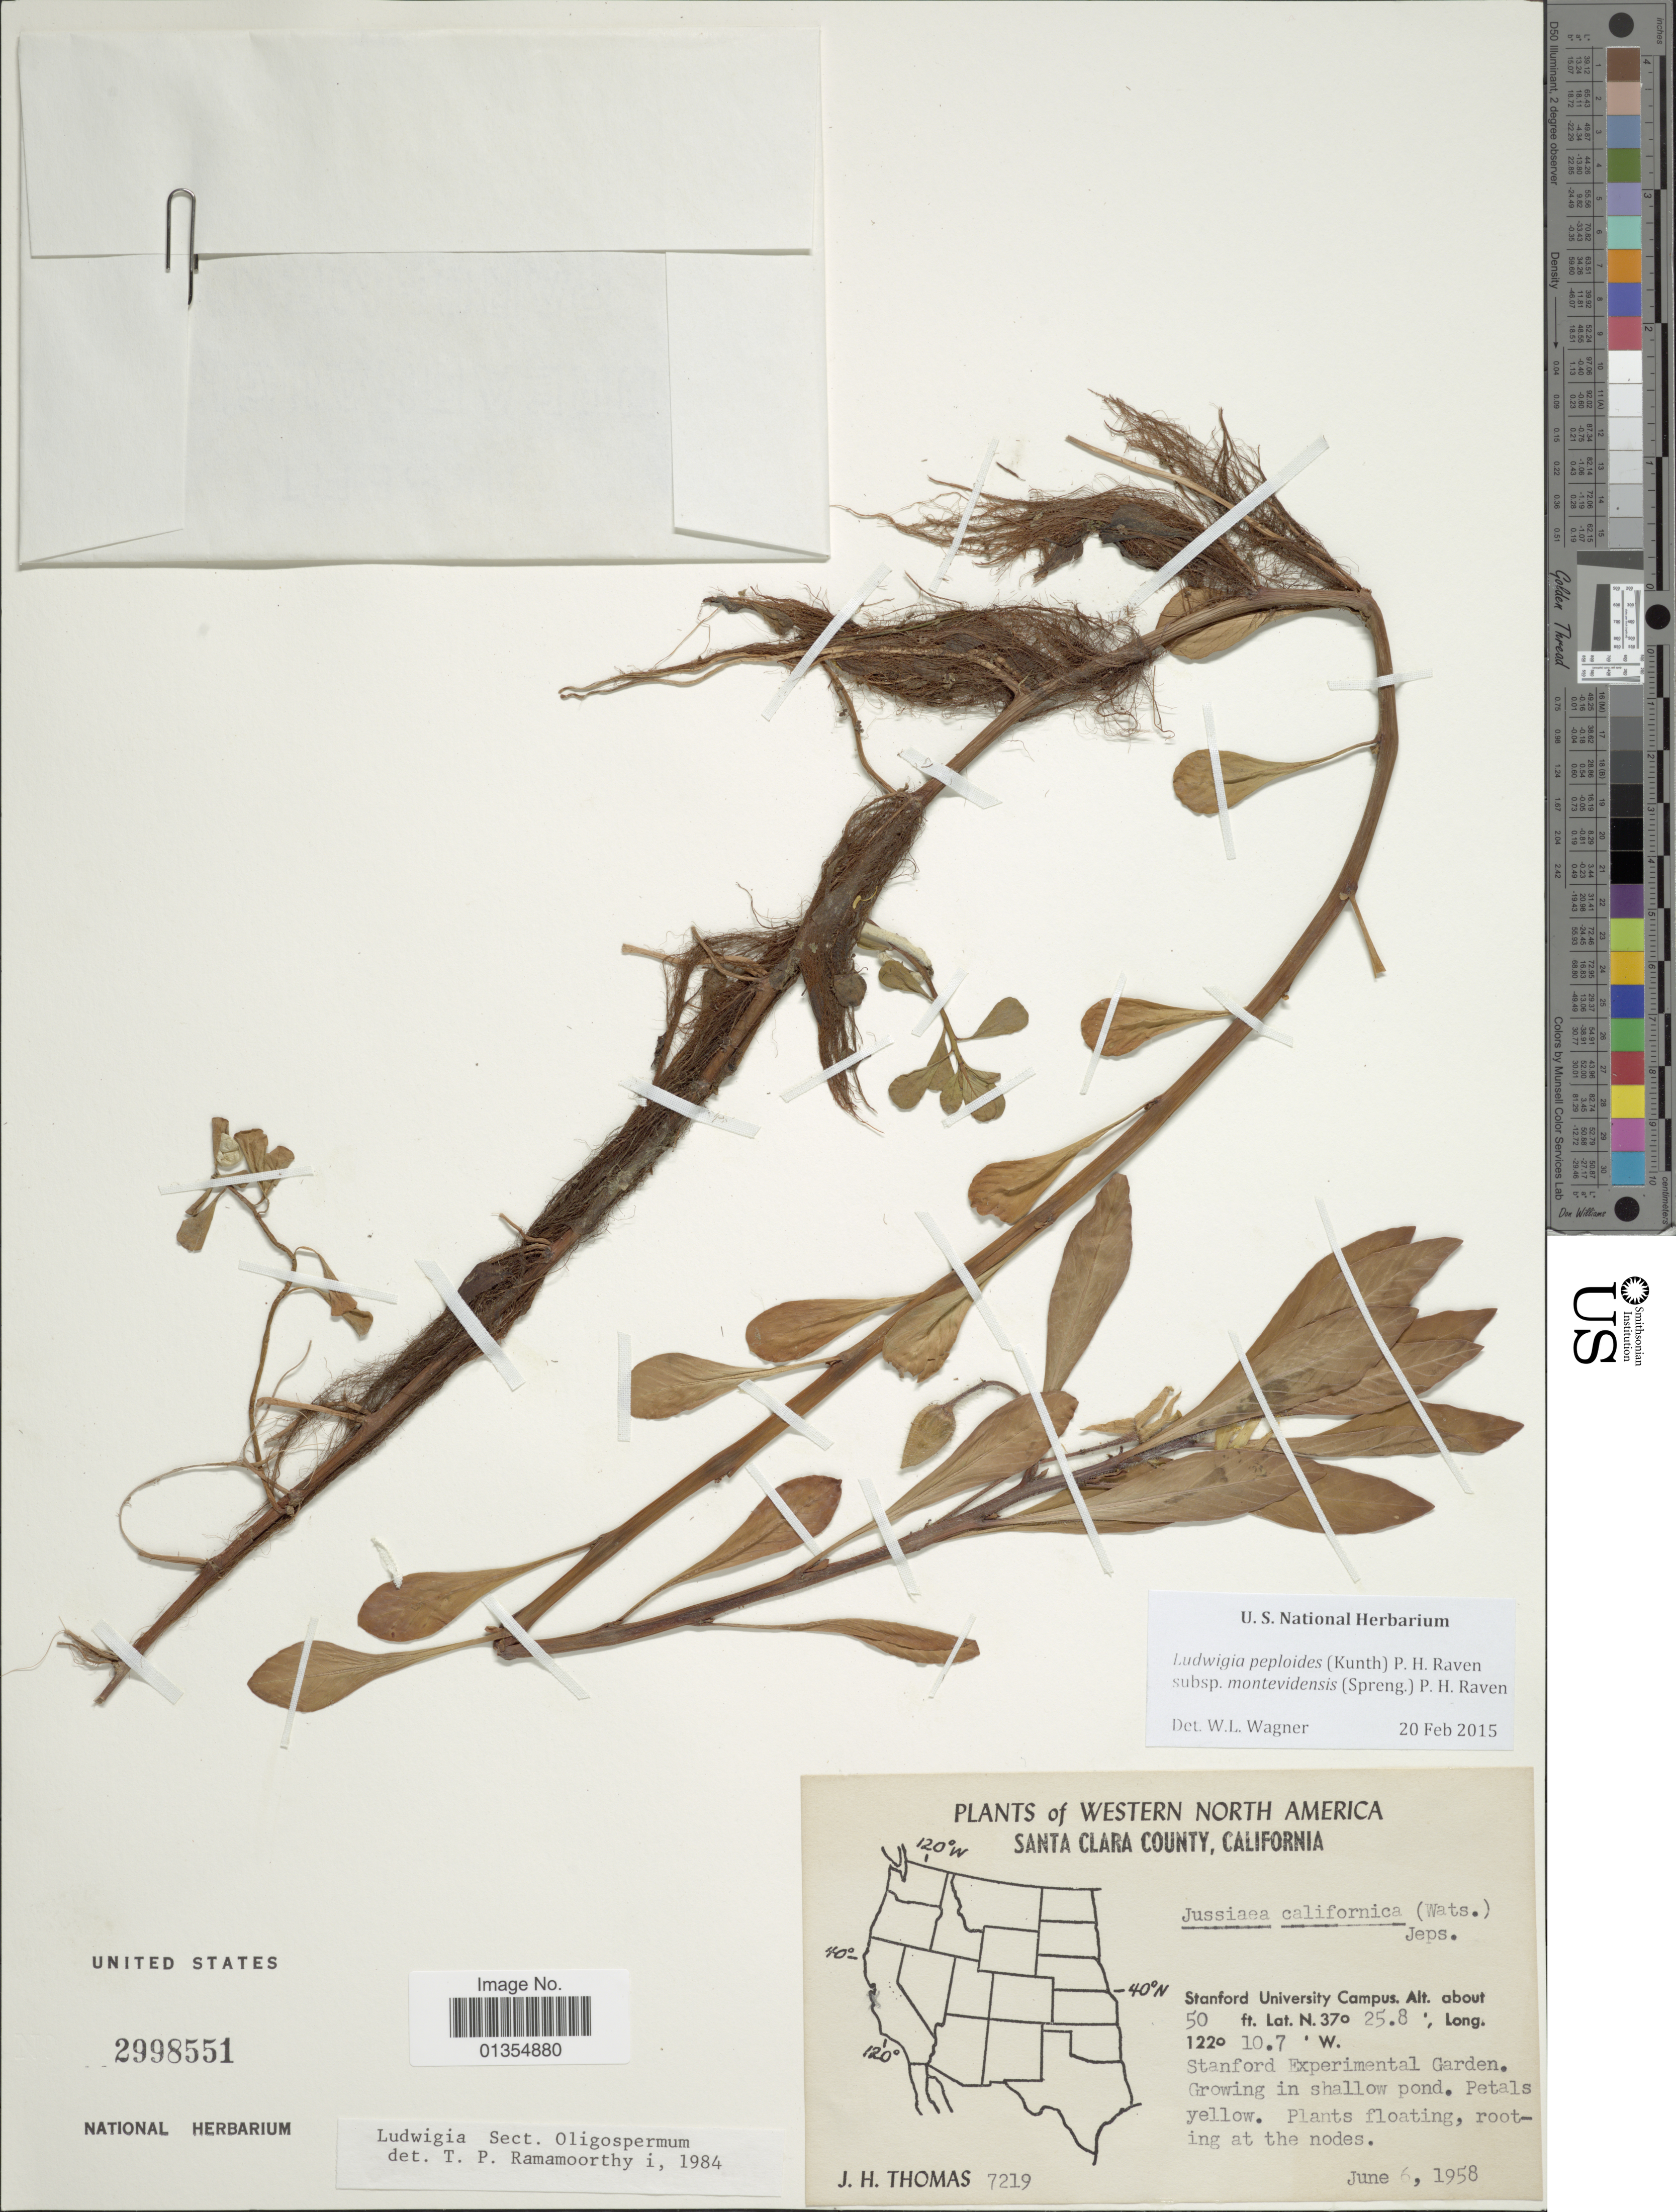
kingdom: Plantae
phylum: Tracheophyta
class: Magnoliopsida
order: Myrtales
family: Onagraceae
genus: Ludwigia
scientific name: Ludwigia peploides subsp. montevidensis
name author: (Spreng.) P.H. Raven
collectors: J. H. Thomas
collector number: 7219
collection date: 1958-06-06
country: United States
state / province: California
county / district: Santa Clara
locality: Western North America, Santa Clara County, Stanford University Campus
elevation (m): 15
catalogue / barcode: US 2998551